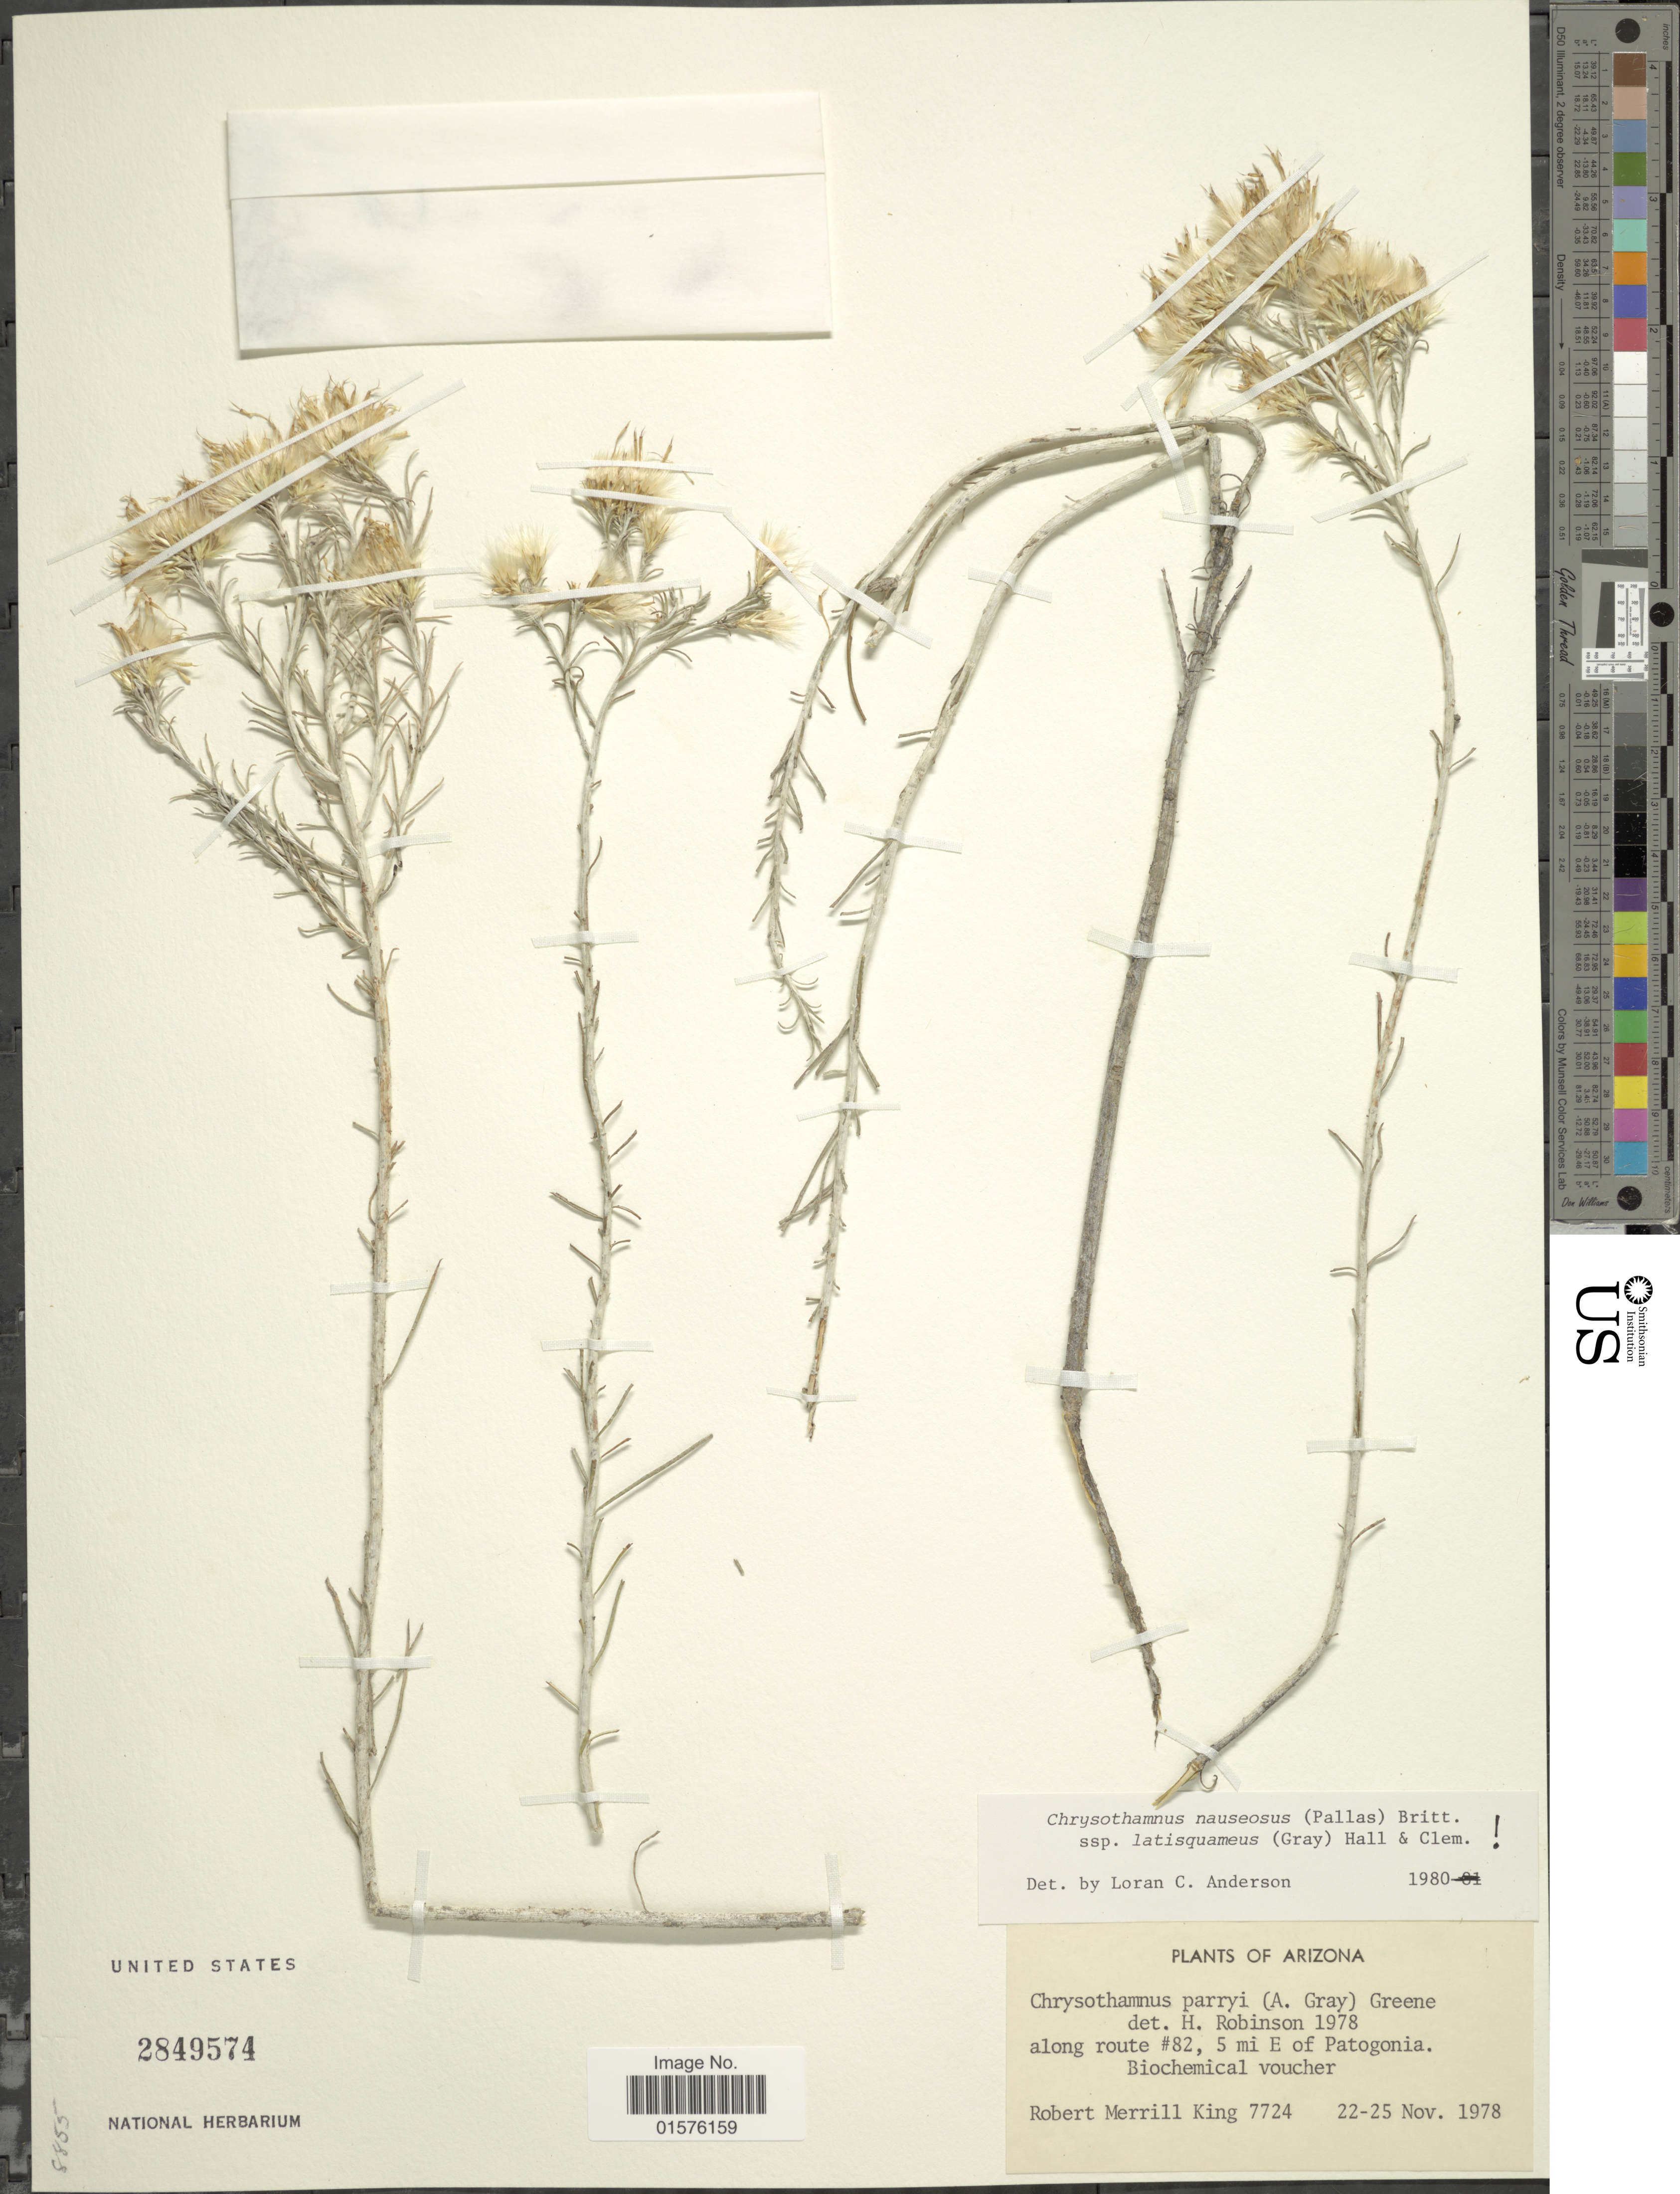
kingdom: Plantae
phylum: Tracheophyta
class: Magnoliopsida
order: Asterales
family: Asteraceae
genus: Ericameria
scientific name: Ericameria nauseosa var. latisquamea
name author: (A. Gray) G.L. Nesom & G.I. Baird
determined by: Urbatsch, Lowell E., Curator (LSU), Louisiana State University (UNITED STATES)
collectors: R. M. King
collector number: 7724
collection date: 1978-11-22/1978-11-25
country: United States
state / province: Arizona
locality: Along route #82, 5 mi E of Patogonia.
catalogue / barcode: US 2849574